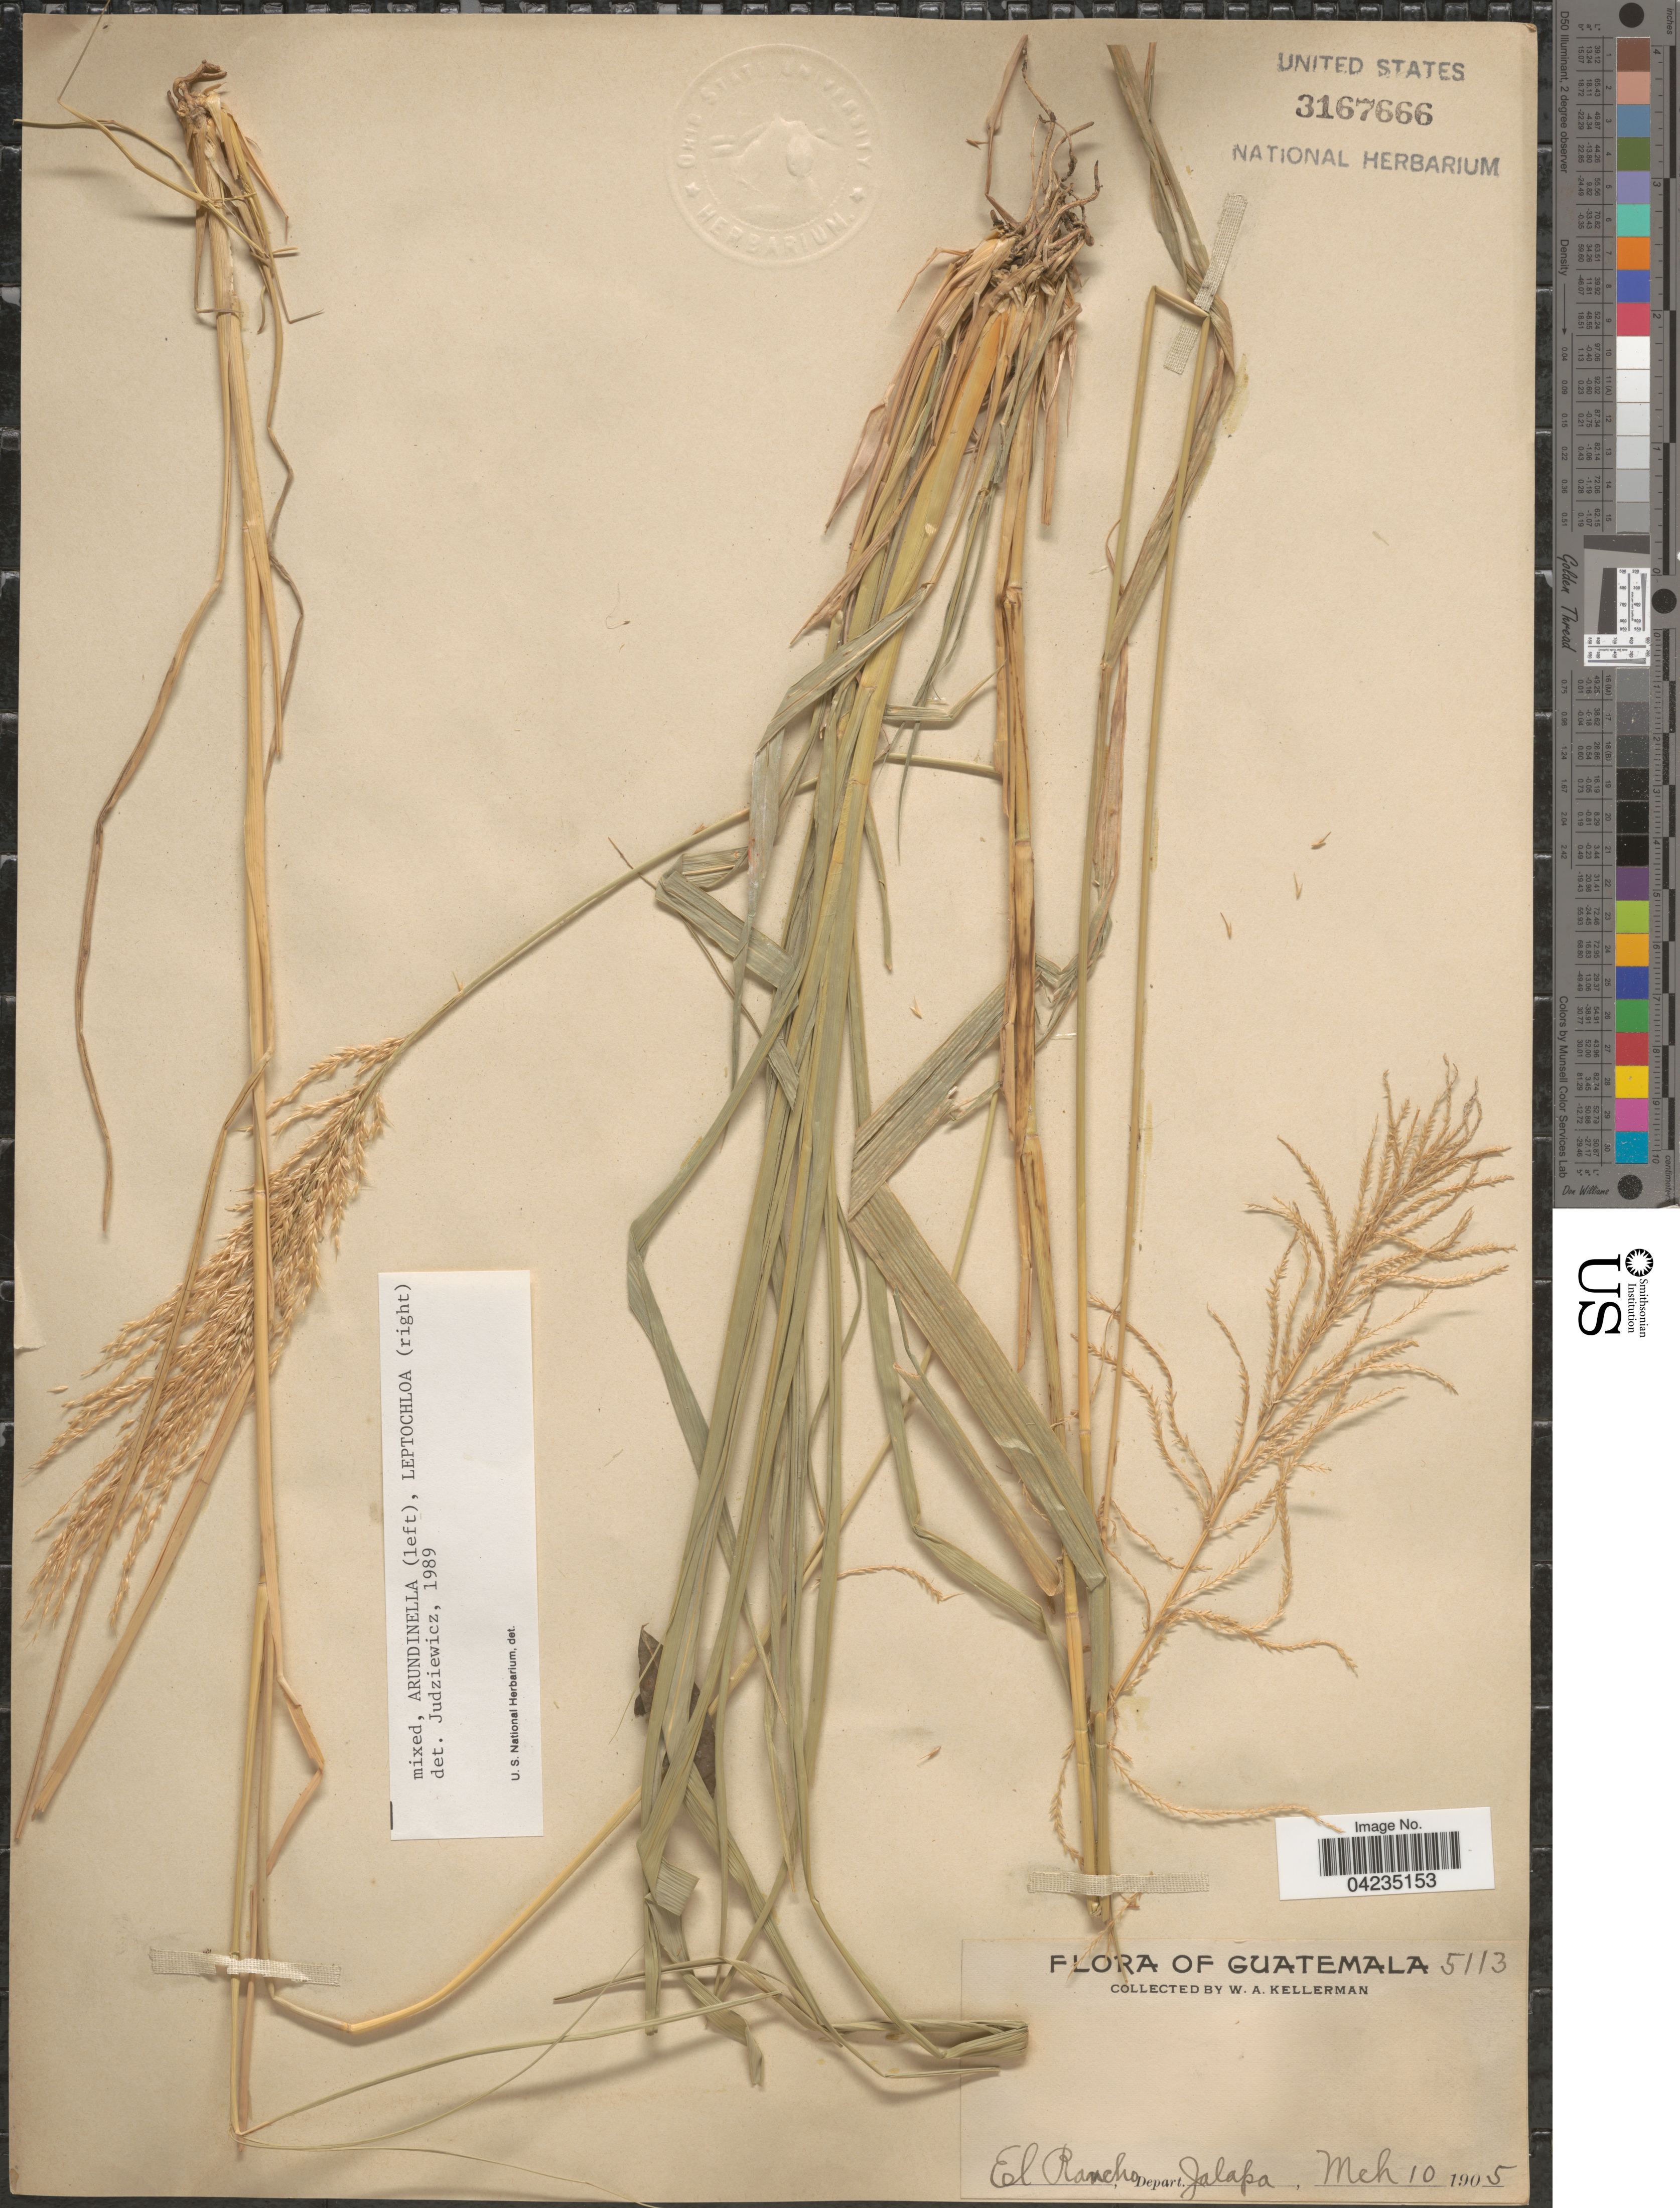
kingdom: Plantae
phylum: Tracheophyta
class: Liliopsida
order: Poales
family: Poaceae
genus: Arundinella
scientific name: Arundinella deppeana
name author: Nees ex Steud.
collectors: W. Kellerman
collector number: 5113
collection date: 1905-03-10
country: Guatemala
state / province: Jalapa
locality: El Rancho. Depart. Jalapa.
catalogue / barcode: US 3167666